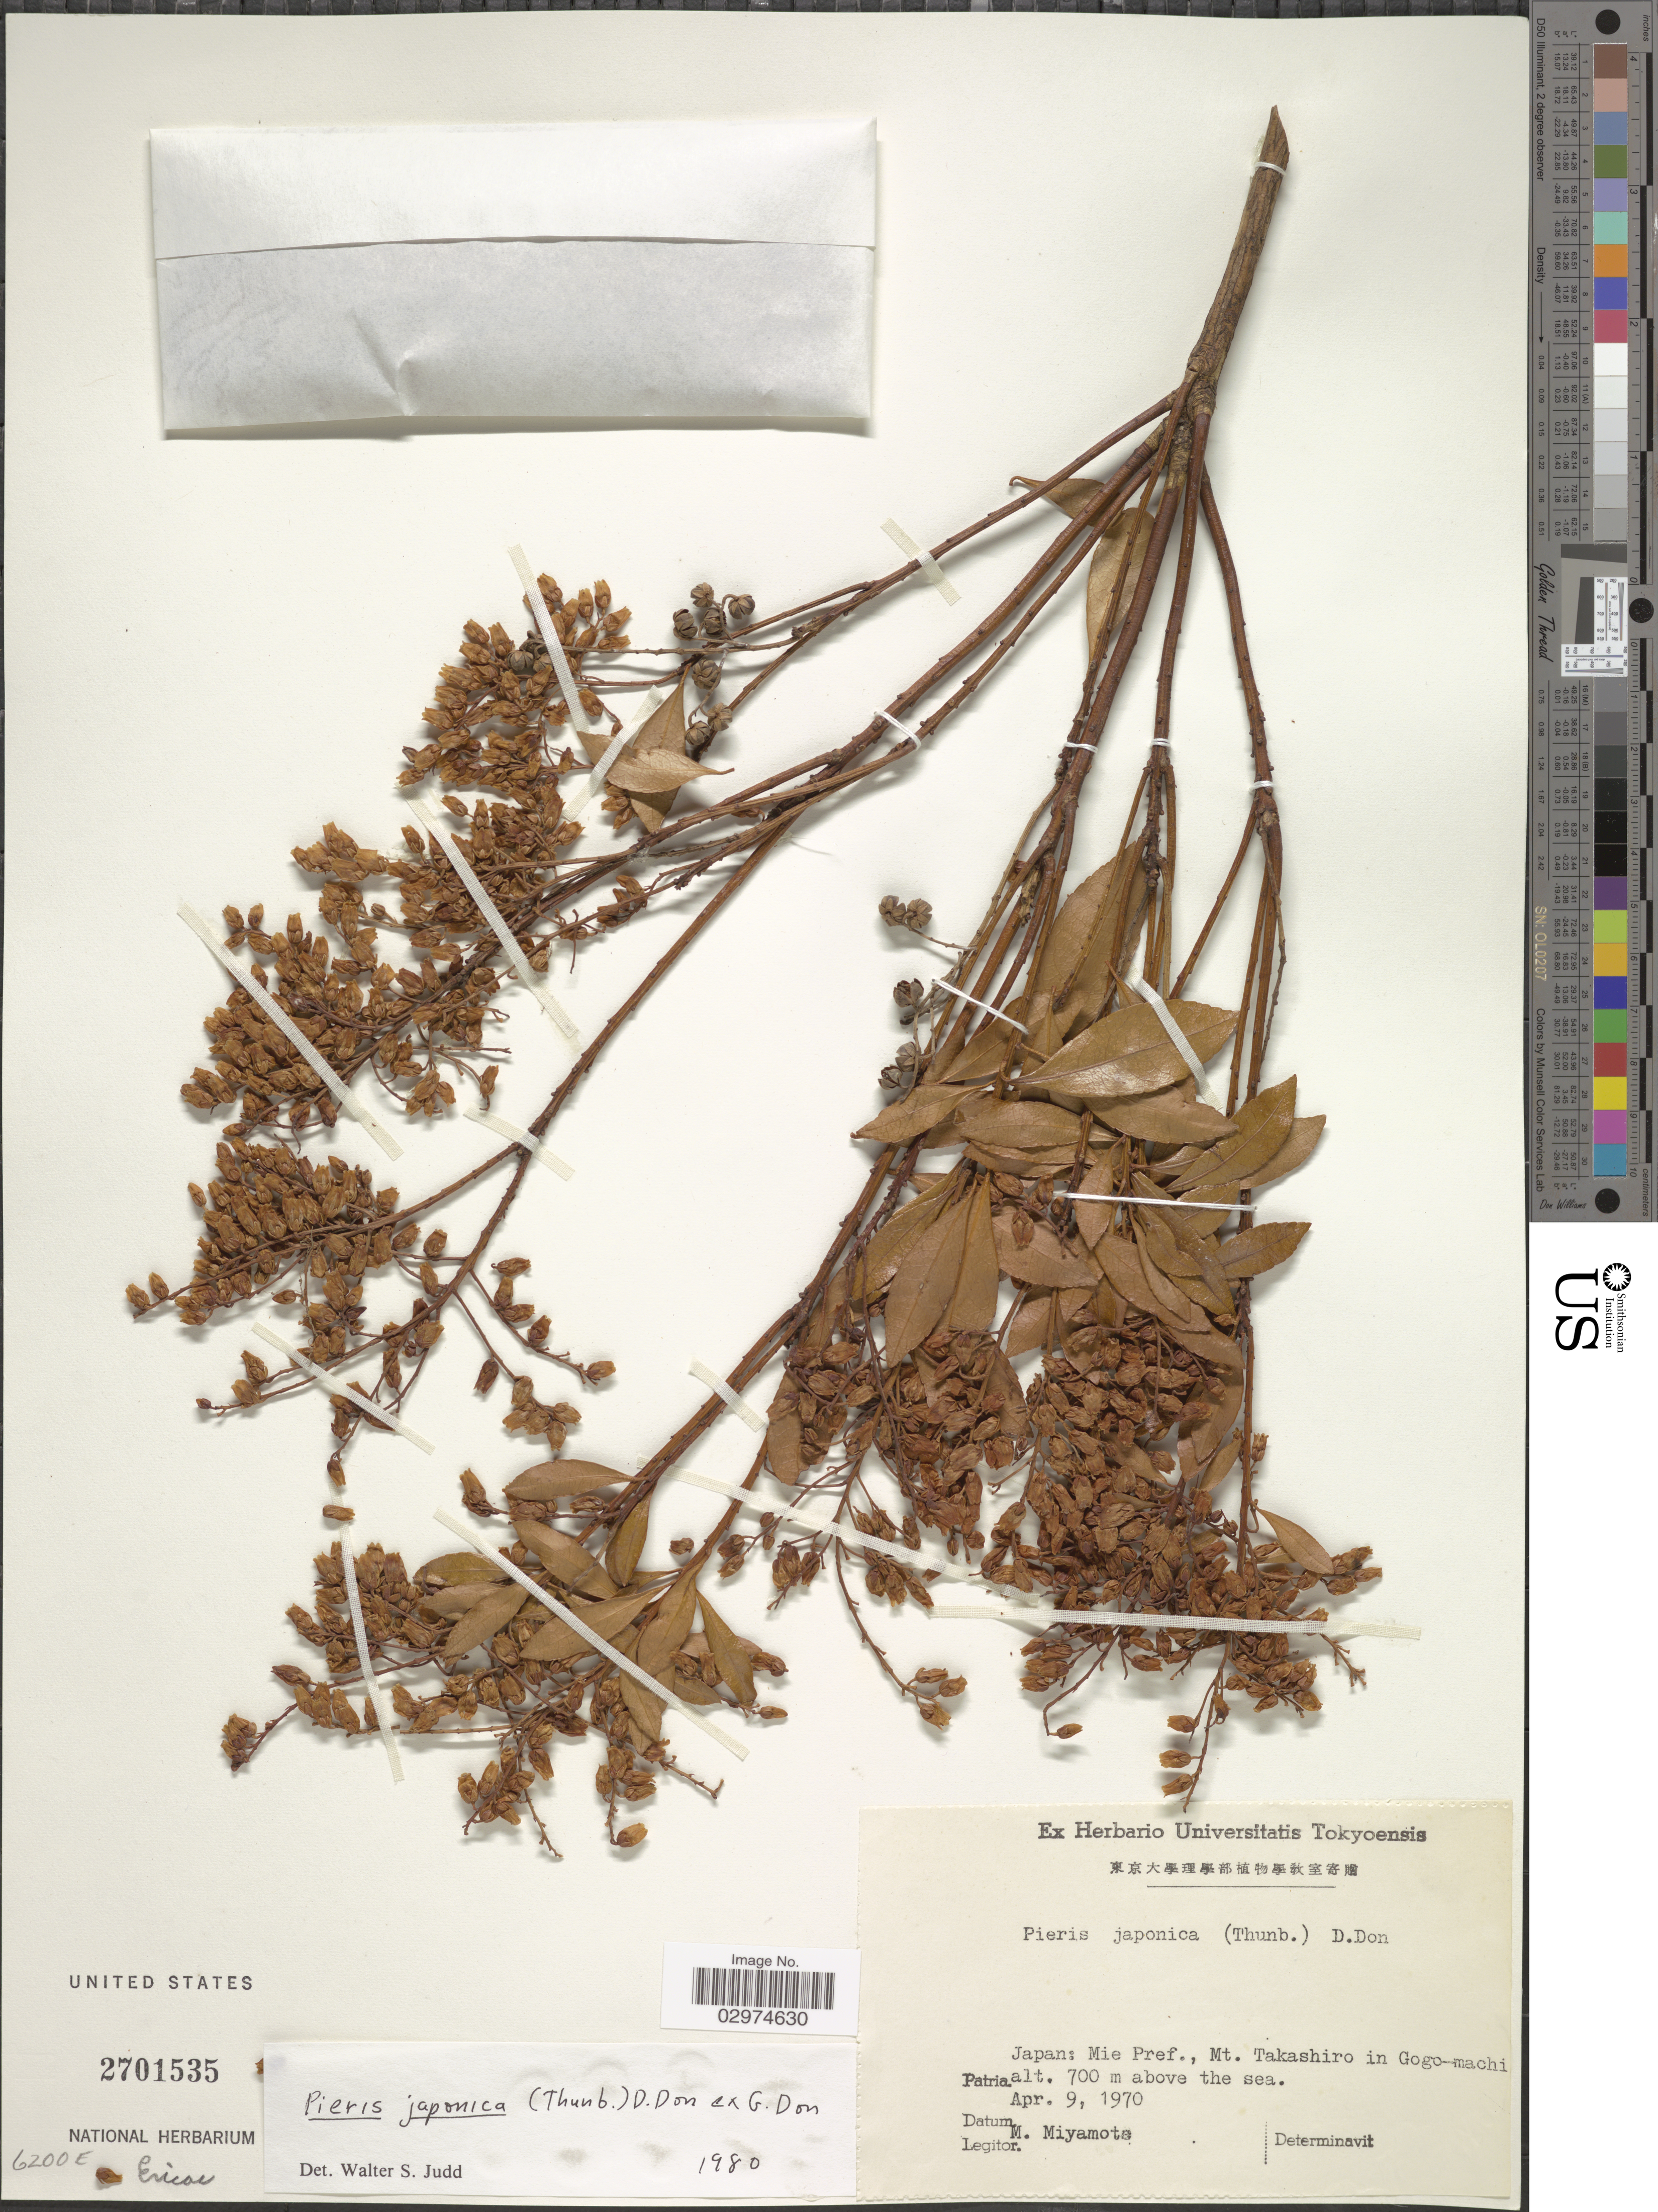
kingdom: Plantae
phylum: Tracheophyta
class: Magnoliopsida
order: Ericales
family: Ericaceae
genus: Pieris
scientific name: Pieris japonica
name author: (Thunb.) D. Don ex G. Don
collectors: M. Miyamoto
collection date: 1970-04-09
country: Japan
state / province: Mie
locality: Mie Pref., Mt. Takashiro in Gogo-machi.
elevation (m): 700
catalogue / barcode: US 2701535